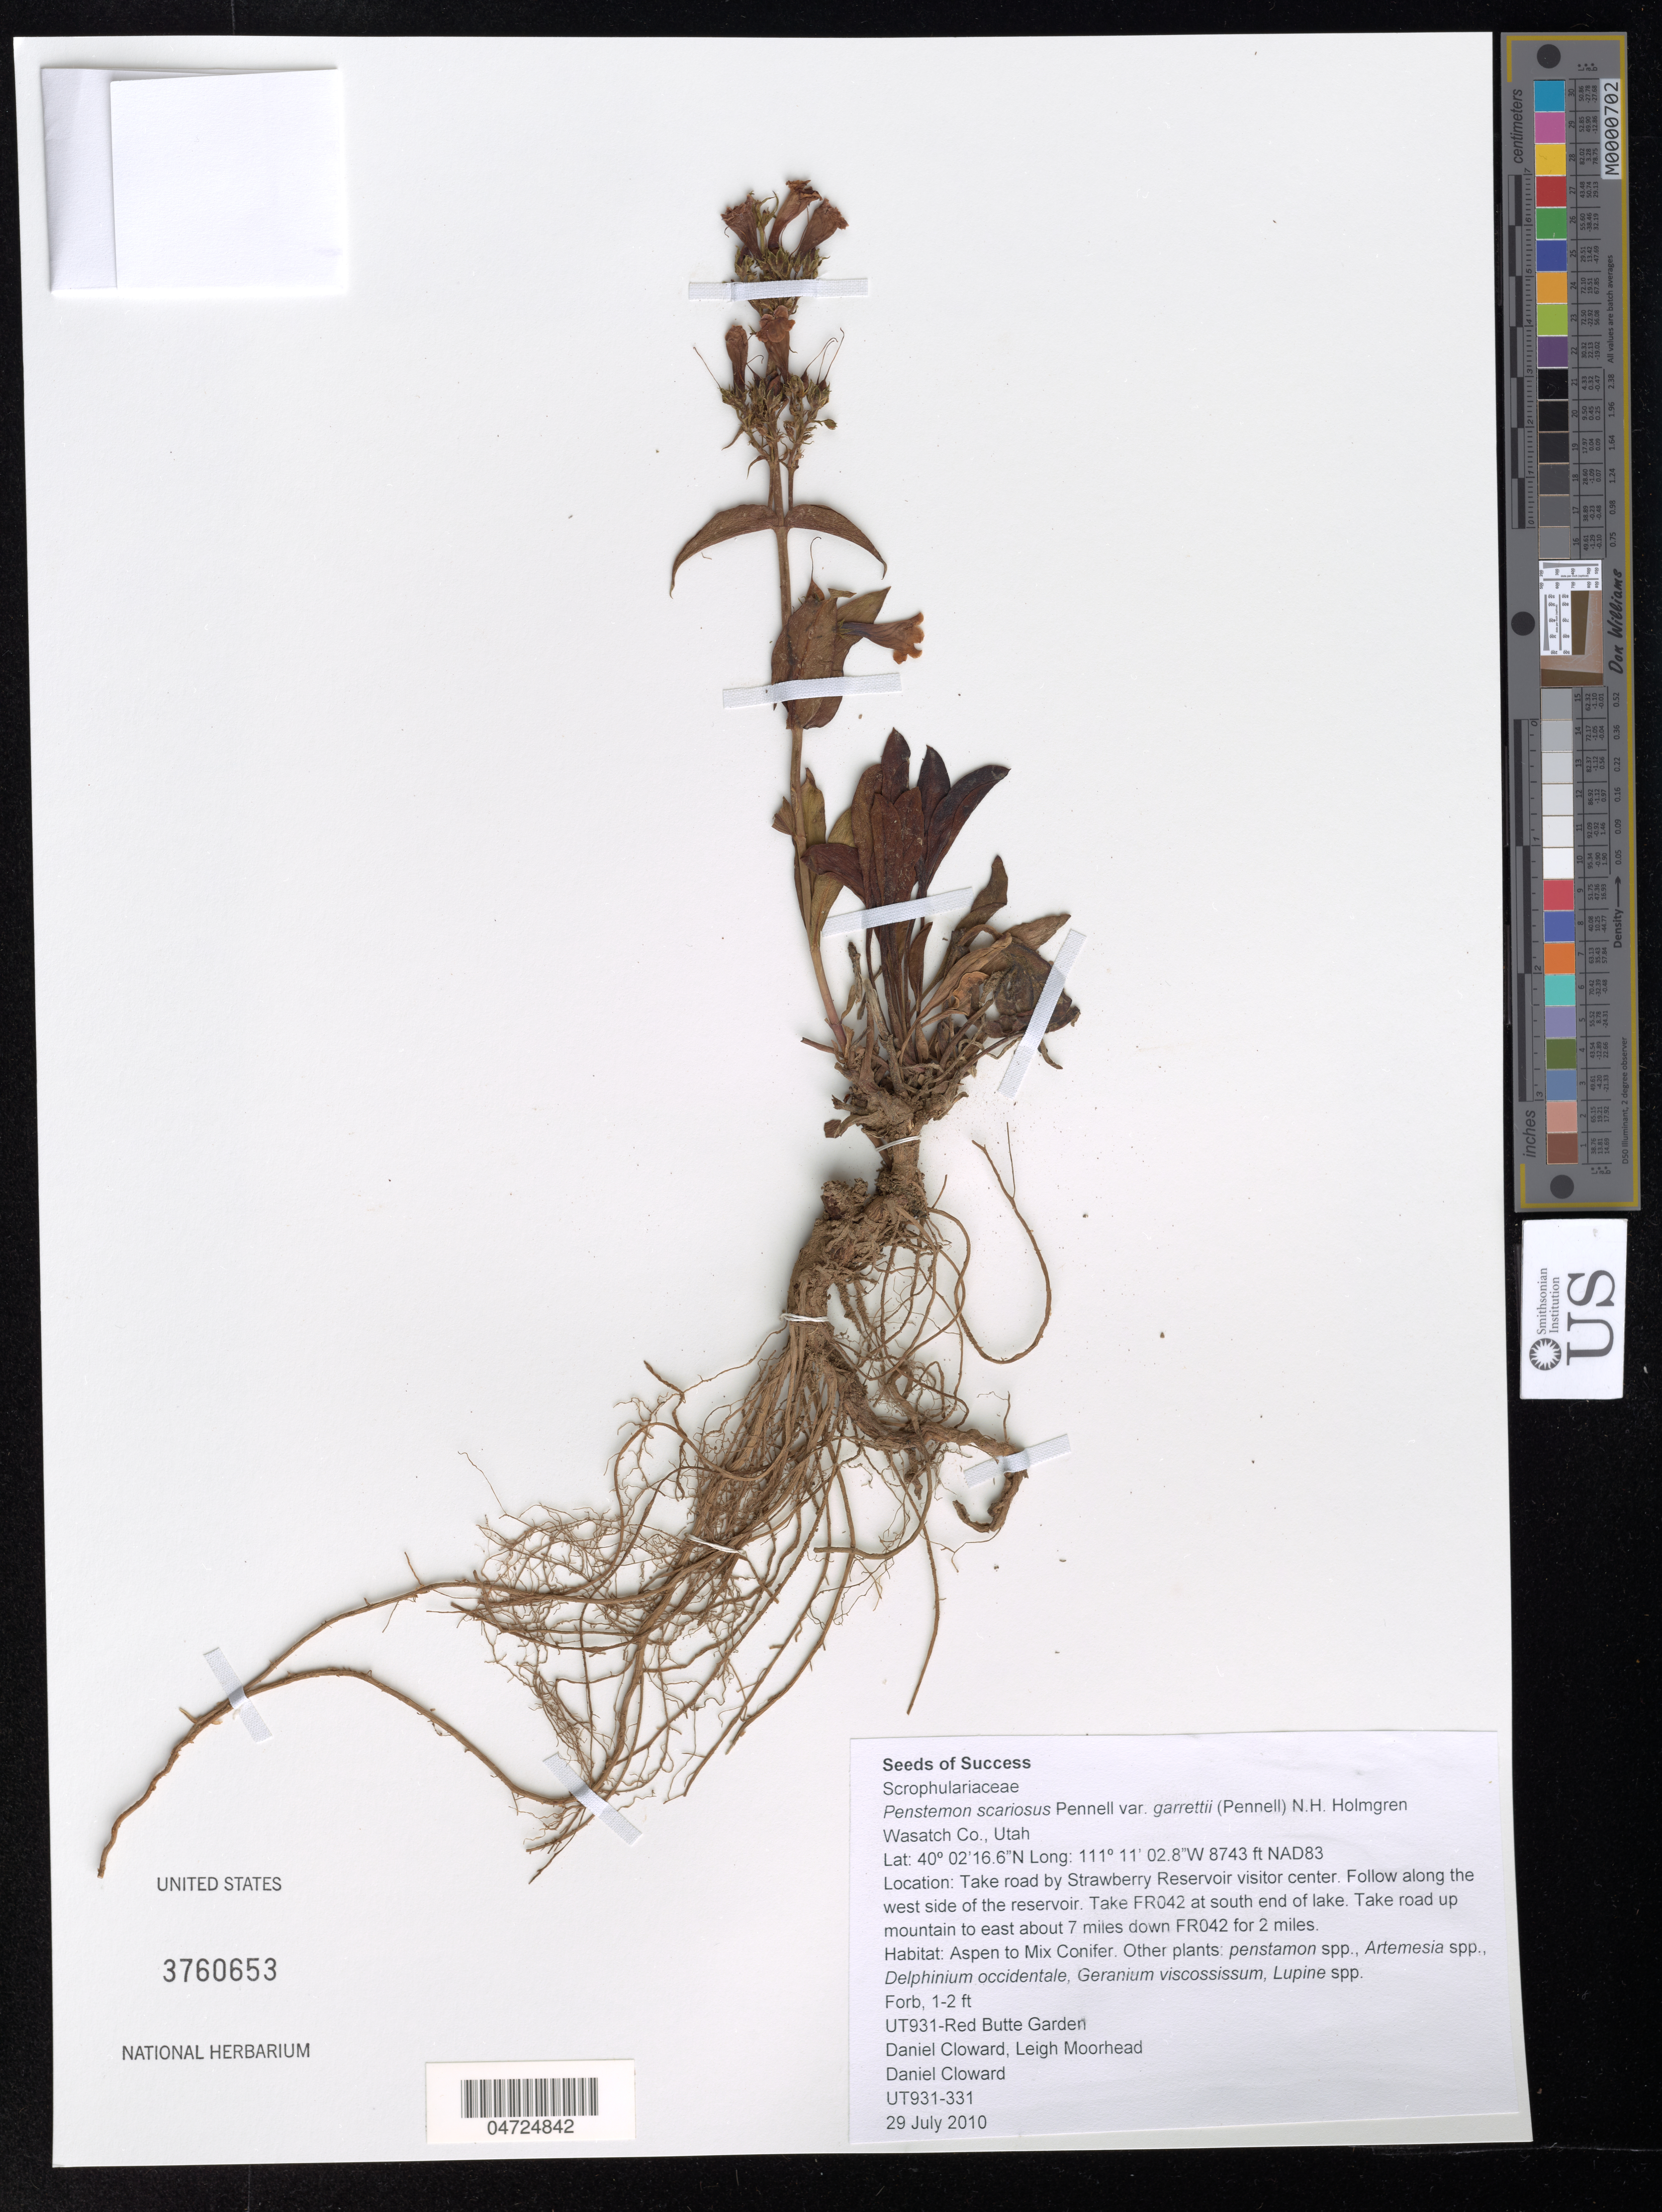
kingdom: Plantae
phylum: Tracheophyta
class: Magnoliopsida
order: Lamiales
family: Plantaginaceae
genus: Penstemon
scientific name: Penstemon scariosus var. garrettii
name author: (Pennell) N.H. Holmgren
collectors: D. Cloward & L. Moorhead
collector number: UT931-331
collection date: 2010-07-29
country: United States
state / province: Utah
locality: Take road by Strawberry Reservoir visitor center. Follow along the west side of the reservoir. Take FR042 at south end of lake. Take road up mountain to east about 7 miles down FR042 for 2 miles. NAD83.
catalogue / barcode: US 3760653